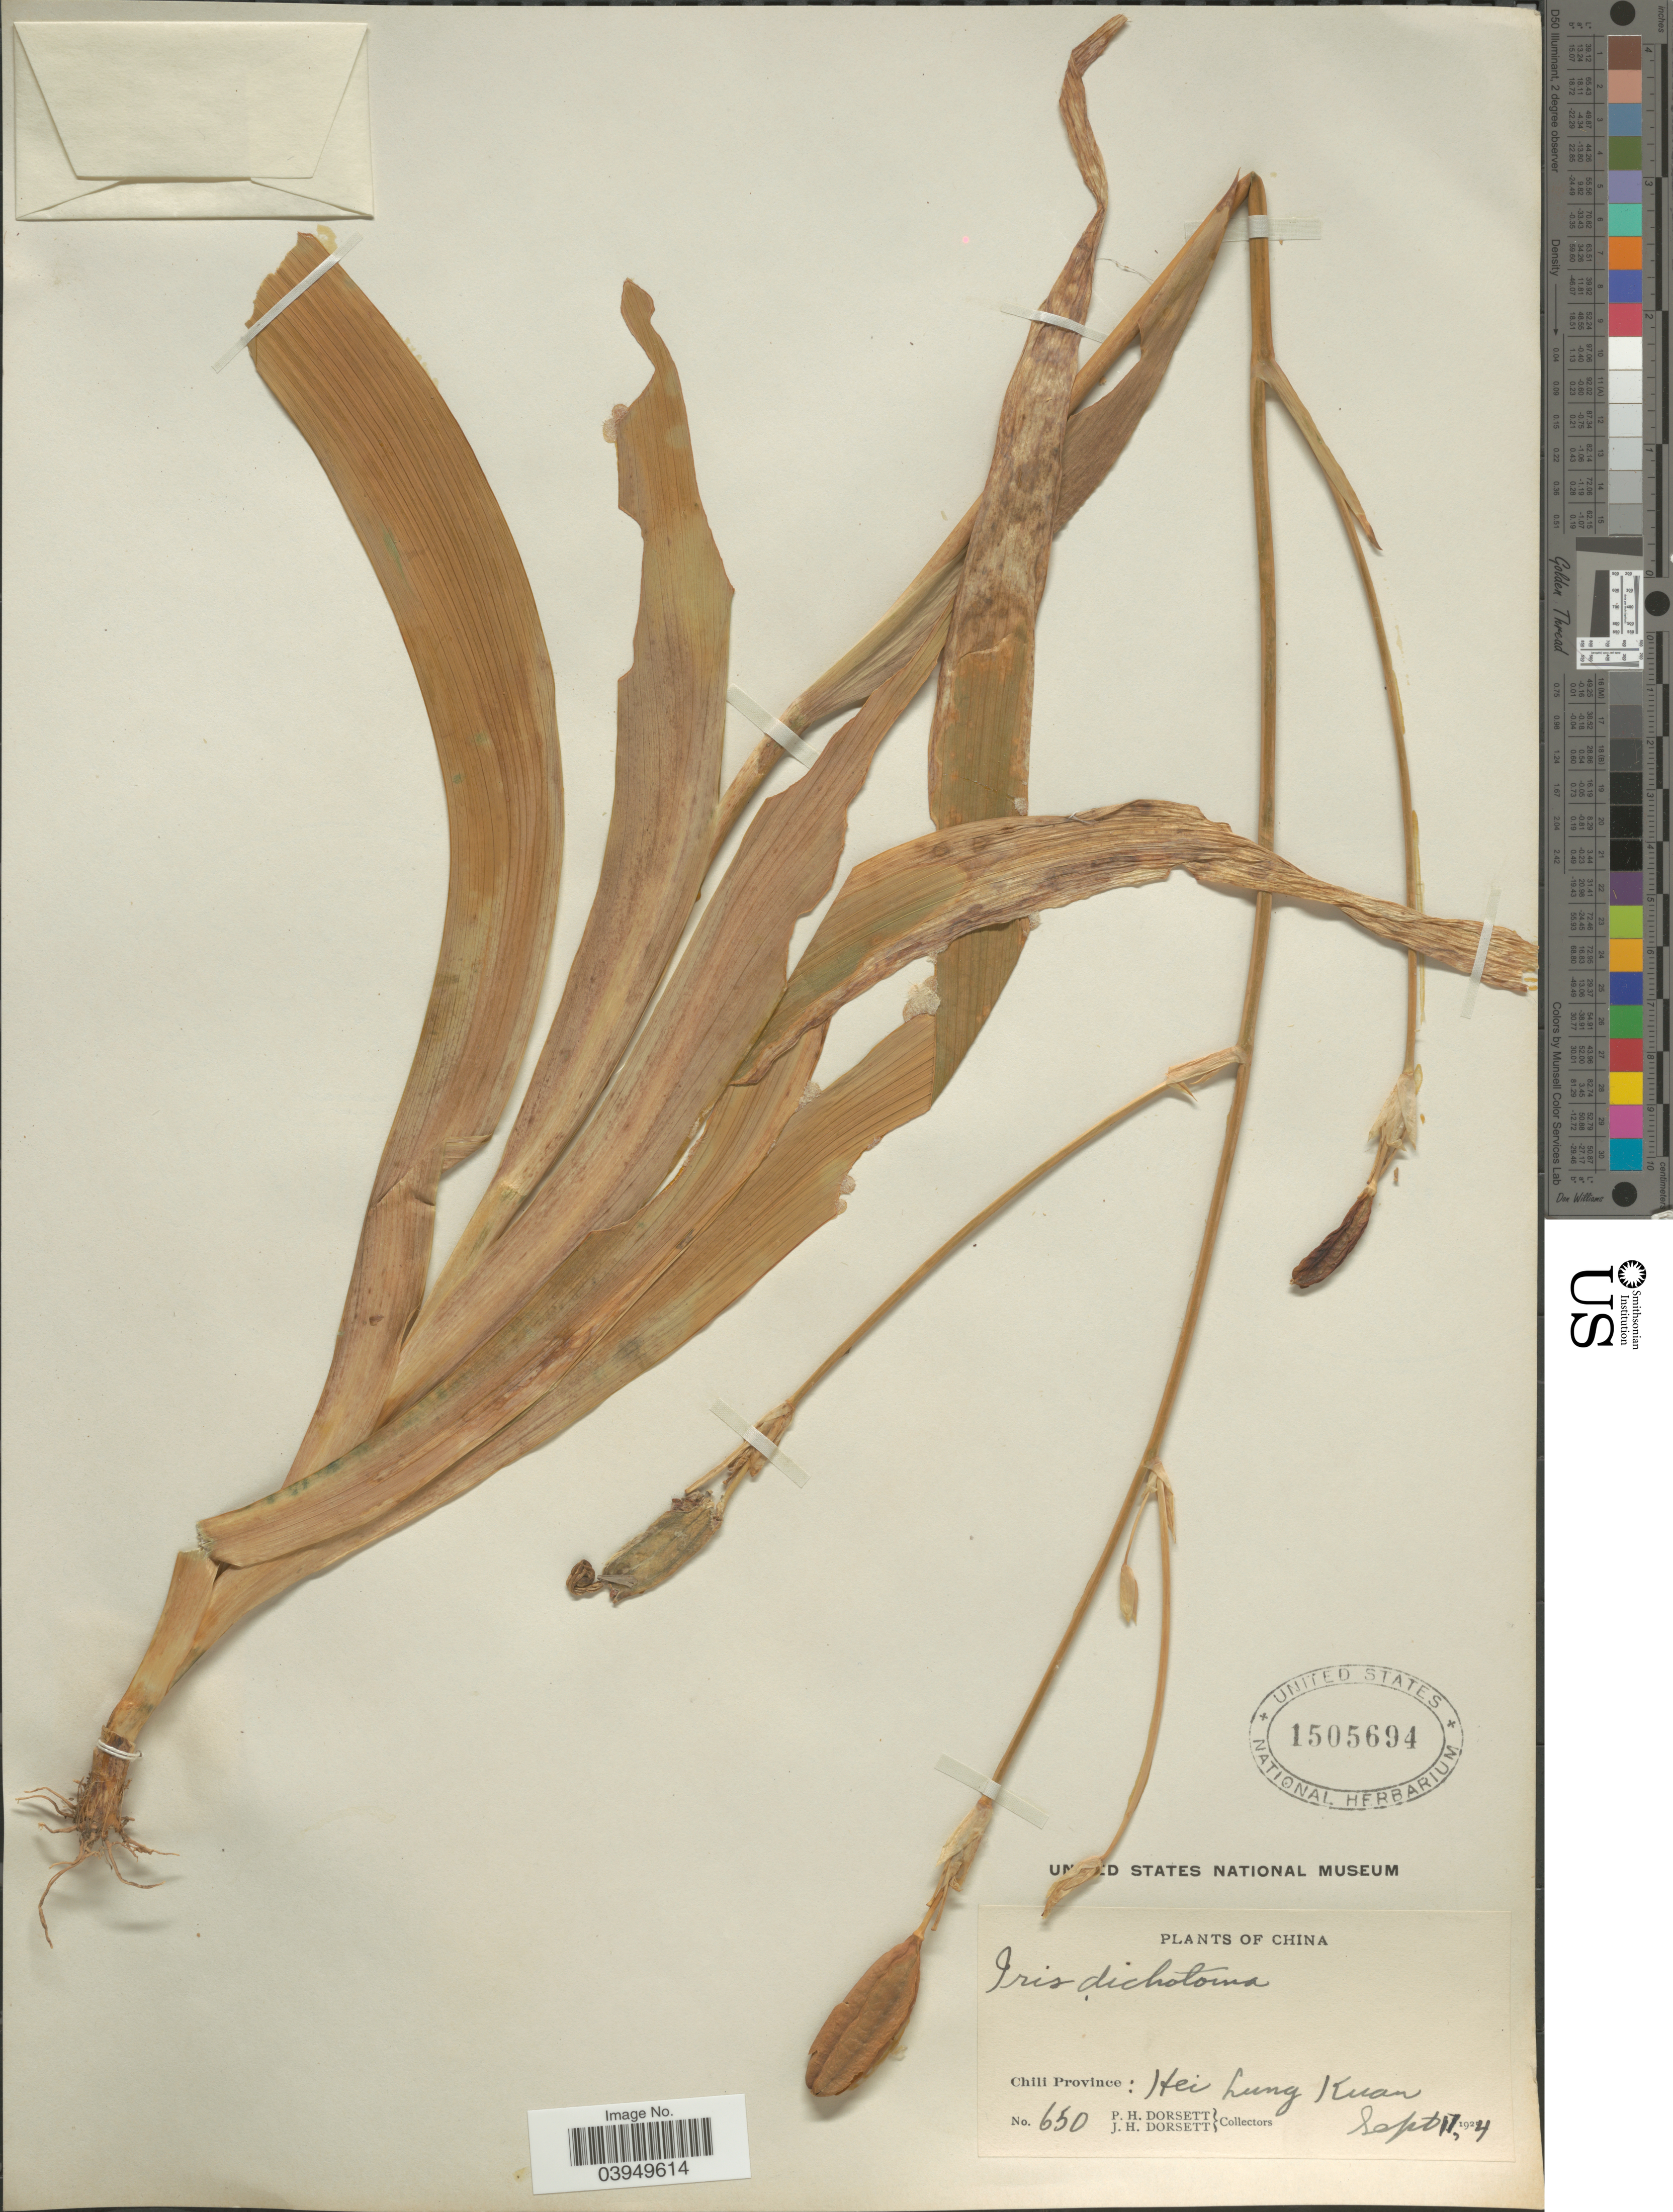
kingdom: Plantae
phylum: Tracheophyta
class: Liliopsida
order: Asparagales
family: Iridaceae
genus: Iris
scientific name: Iris chinensis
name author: Curtis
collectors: P. H. Dorsett & J. Dorsett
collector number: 650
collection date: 1924-09-11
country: China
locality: Chili Province: Hei Lung Kuan.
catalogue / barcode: US 1505694